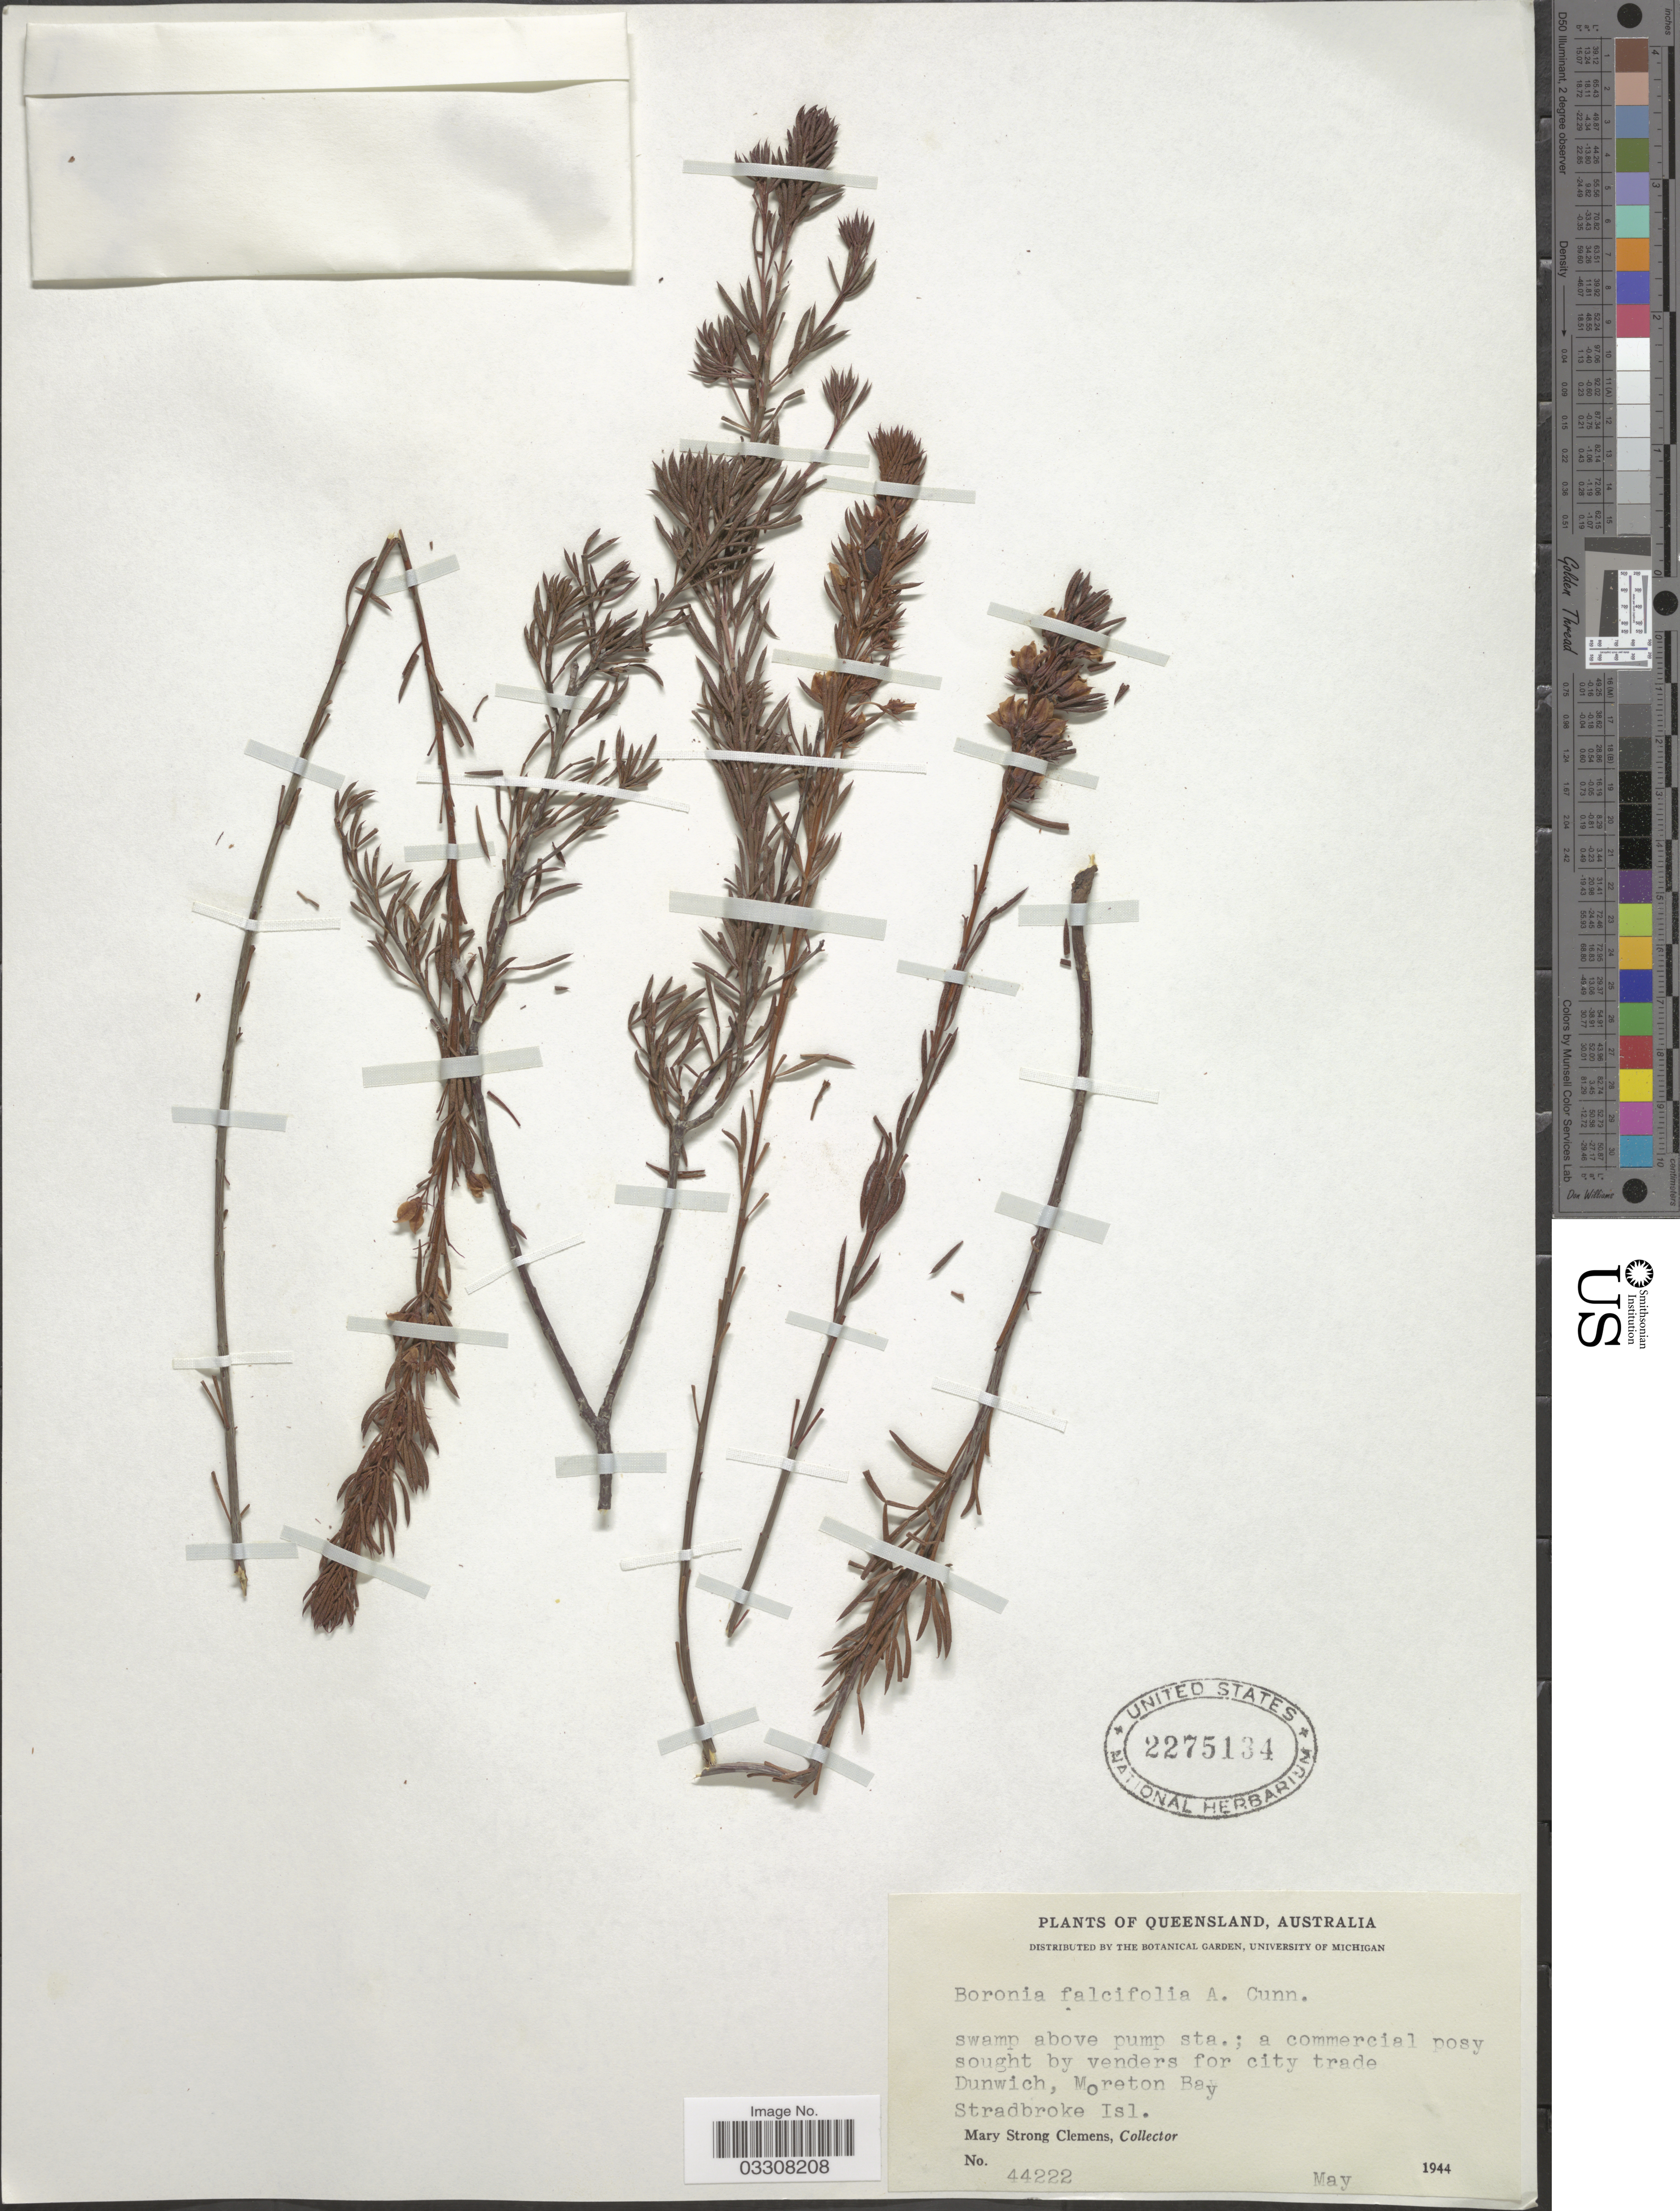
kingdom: Plantae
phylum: Tracheophyta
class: Magnoliopsida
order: Sapindales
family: Rutaceae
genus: Boronia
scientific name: Boronia falcifolia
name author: A. Cunn.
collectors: M. S. Clemens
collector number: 44222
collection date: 1944-05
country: Australia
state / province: Queensland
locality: Swamp above pump sta. Dunwich, Moreton Bay. Stradbroke Isl.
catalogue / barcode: US 2275134